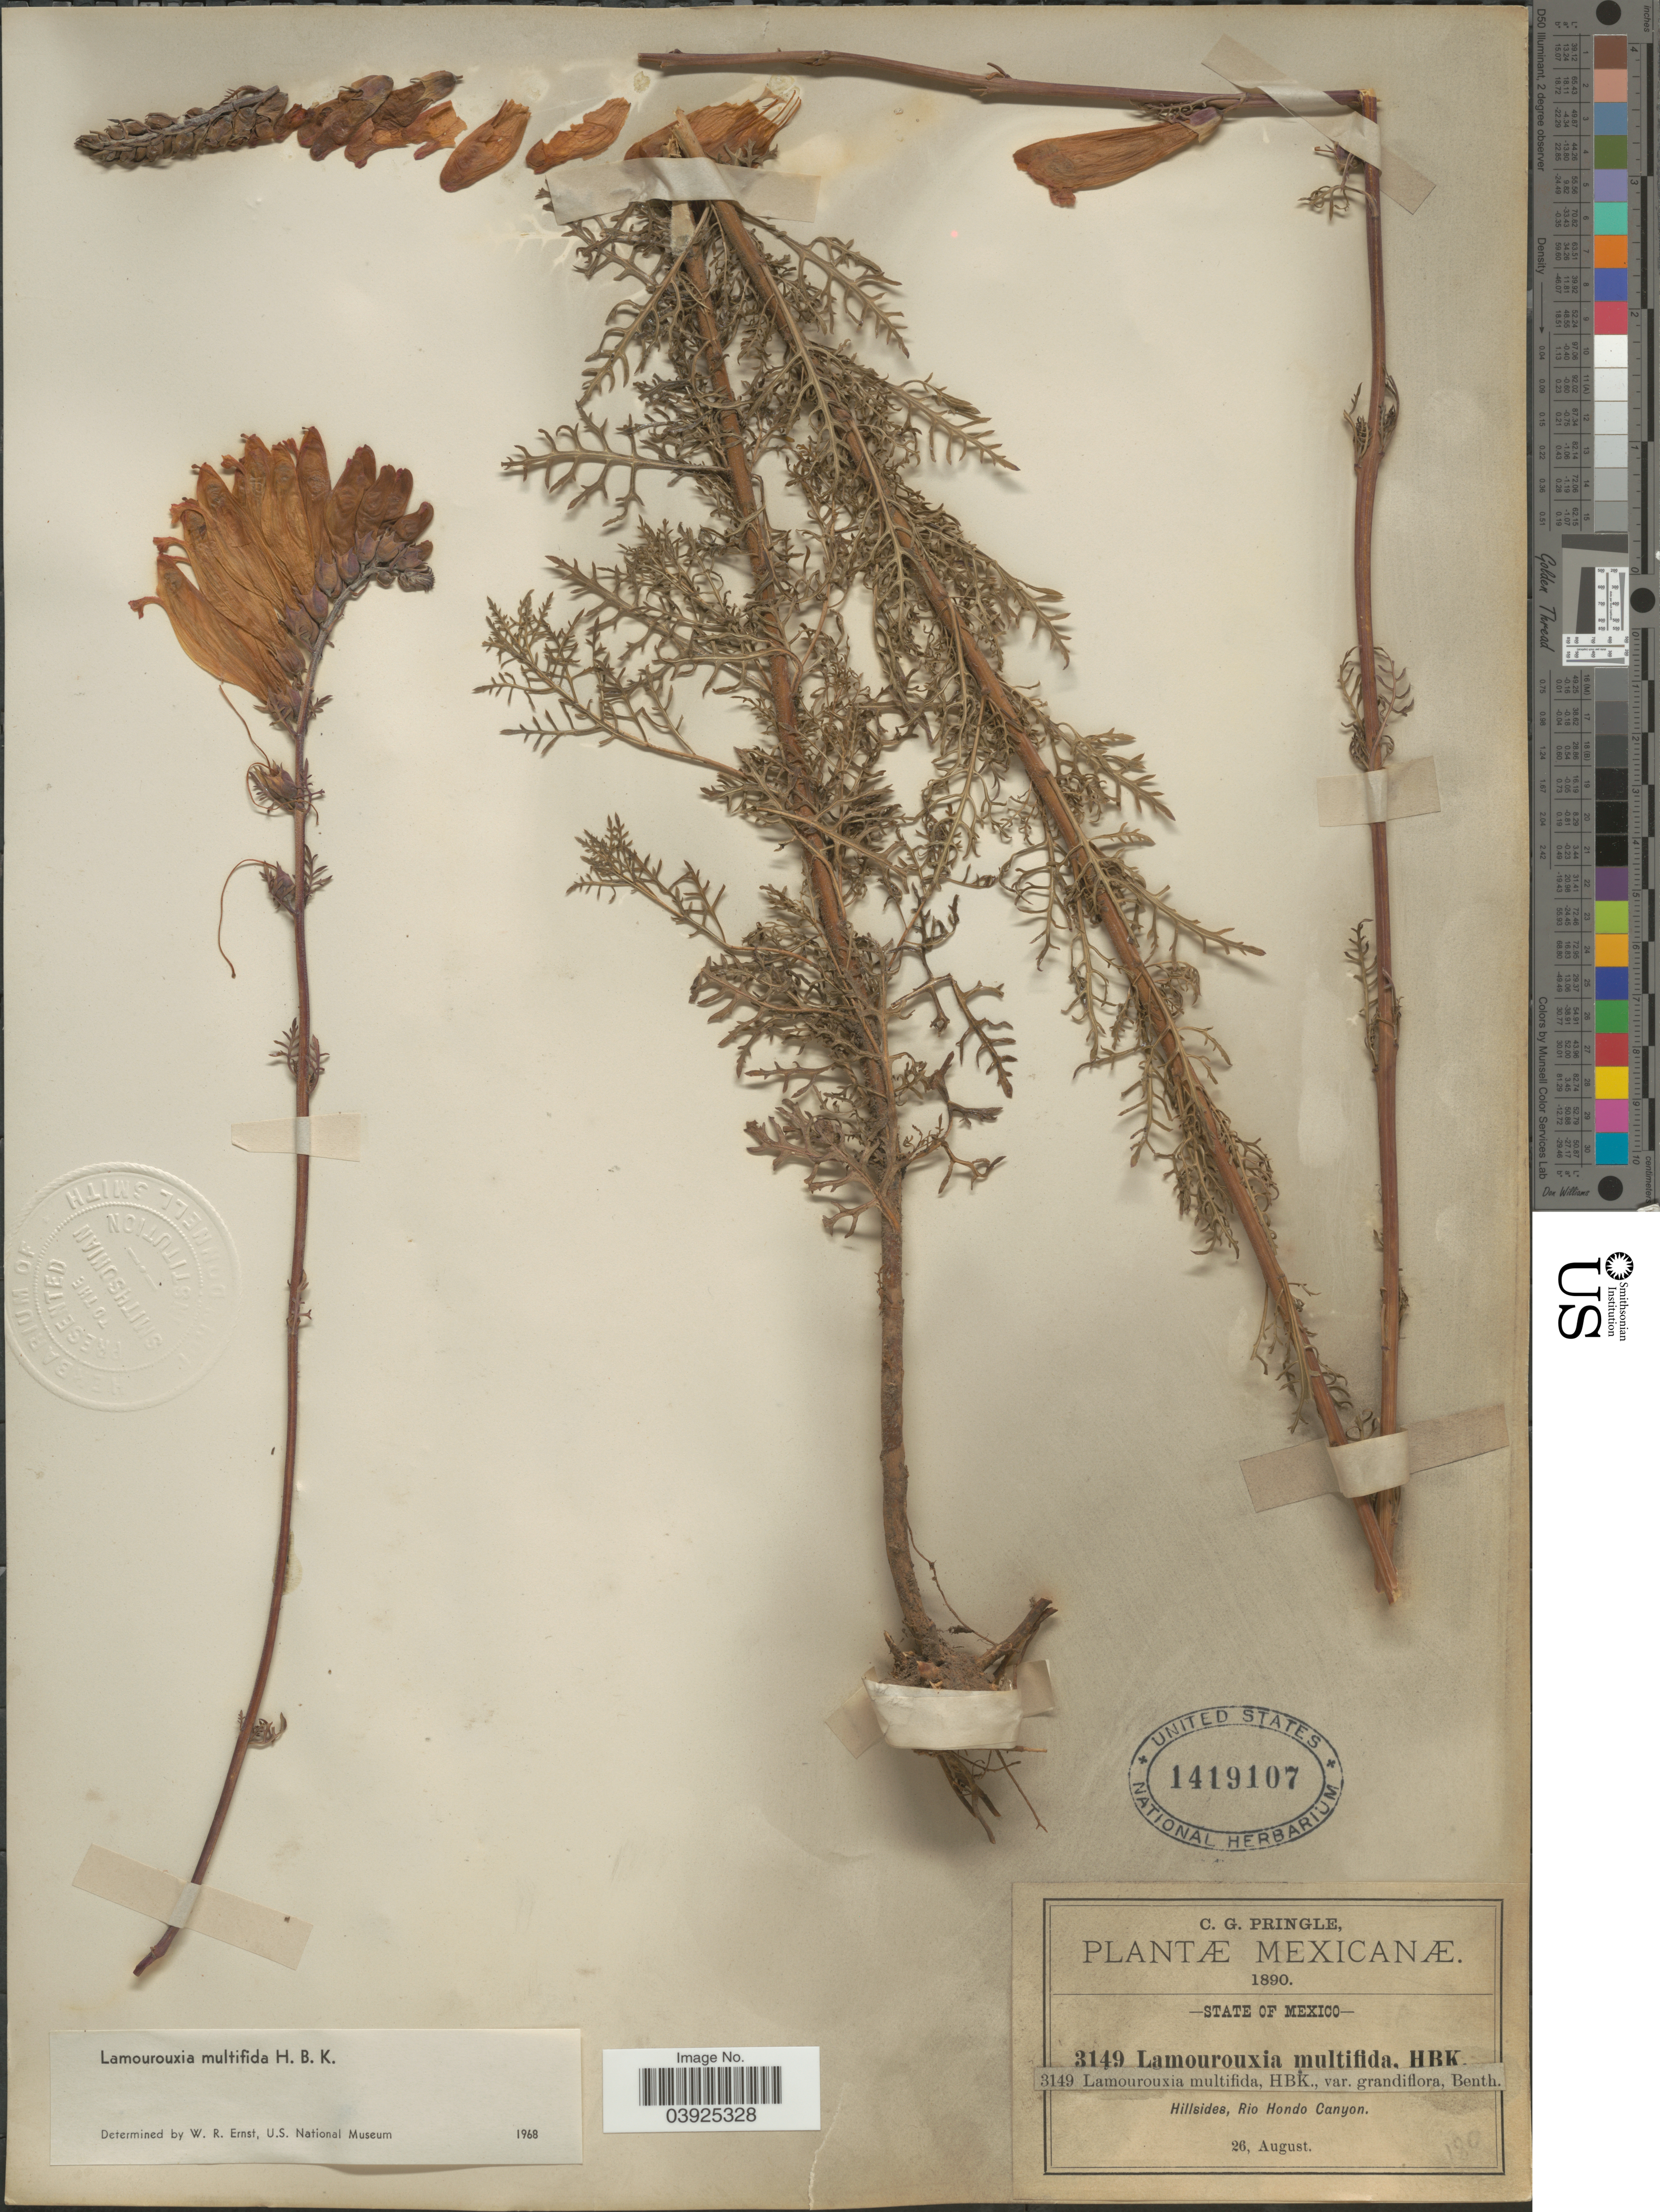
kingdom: Plantae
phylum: Tracheophyta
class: Magnoliopsida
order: Lamiales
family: Orobanchaceae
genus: Lamourouxia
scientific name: Lamourouxia multifida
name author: Kunth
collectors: C. G. Pringle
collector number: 3149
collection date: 1890-08-26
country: Mexico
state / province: México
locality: Rio Hondo Canyon.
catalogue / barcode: US 1419107